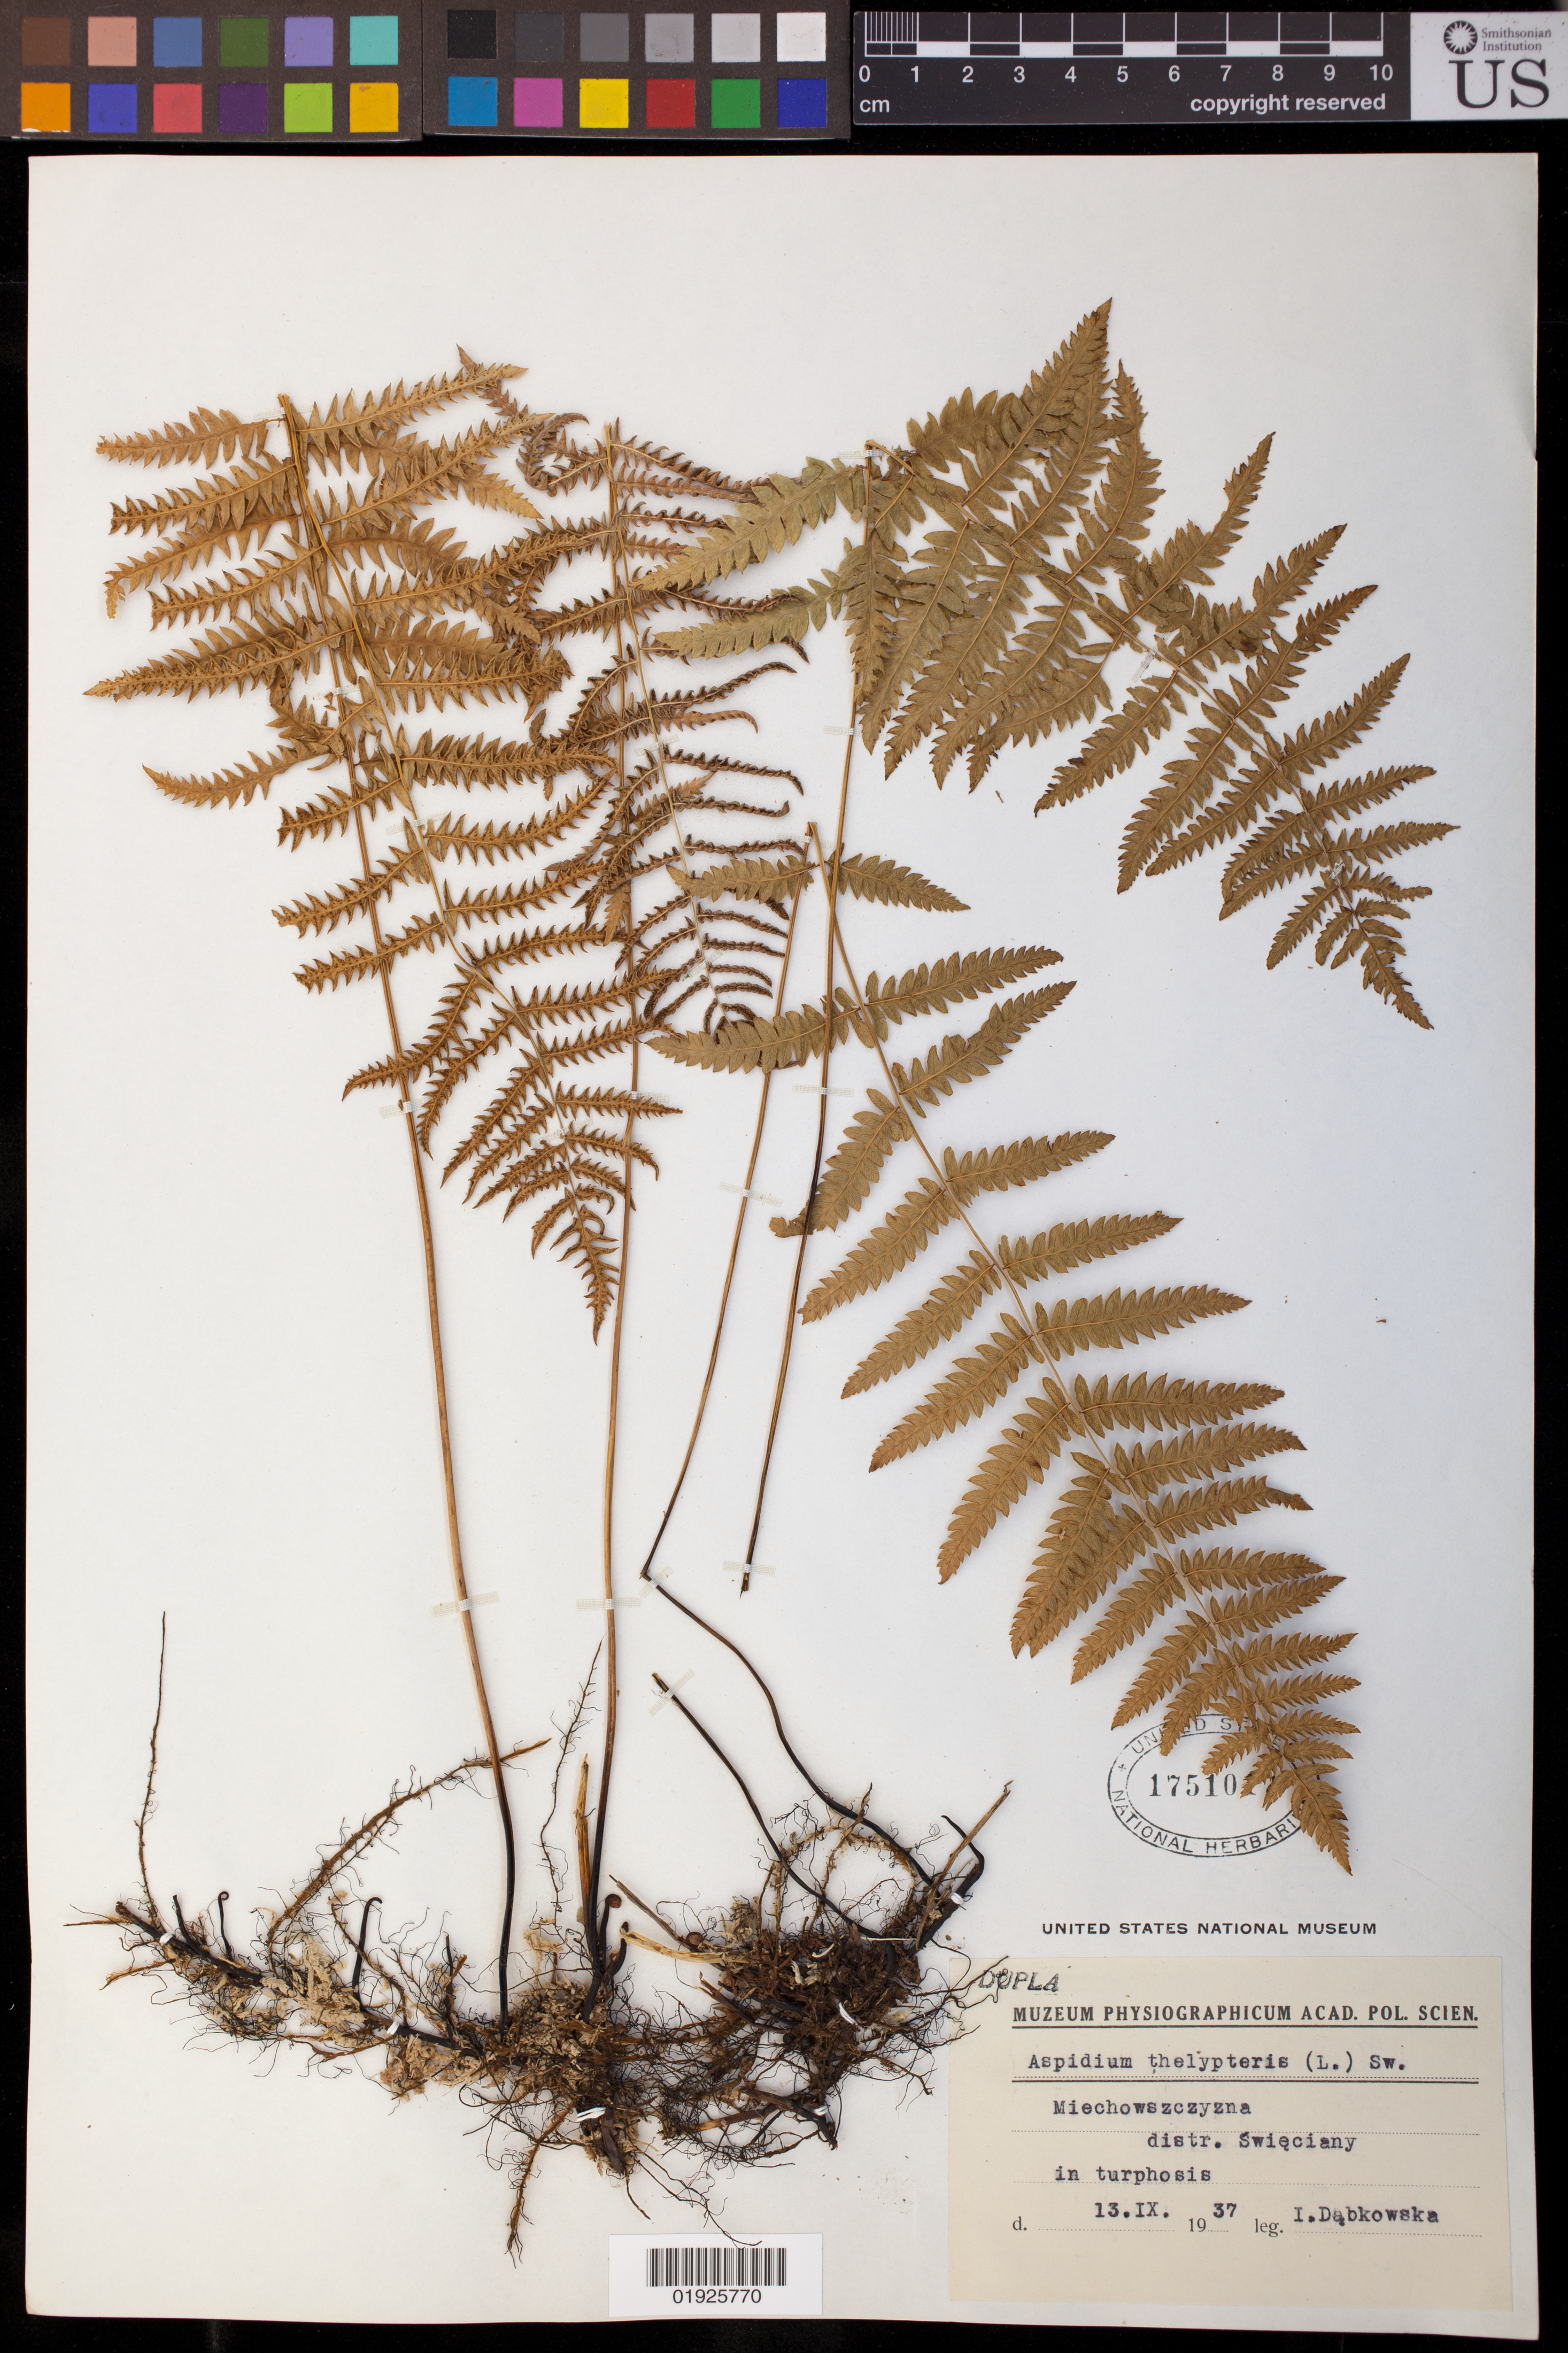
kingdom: Plantae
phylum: Tracheophyta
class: Polypodiopsida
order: Polypodiales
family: Thelypteridaceae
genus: Thelypteris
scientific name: Thelypteris palustris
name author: (Salisb.) Schott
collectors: I. Dabkowska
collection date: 1937-11-13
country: Poland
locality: Miechowszczyzna distr. Swieciany.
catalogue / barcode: US 1751017